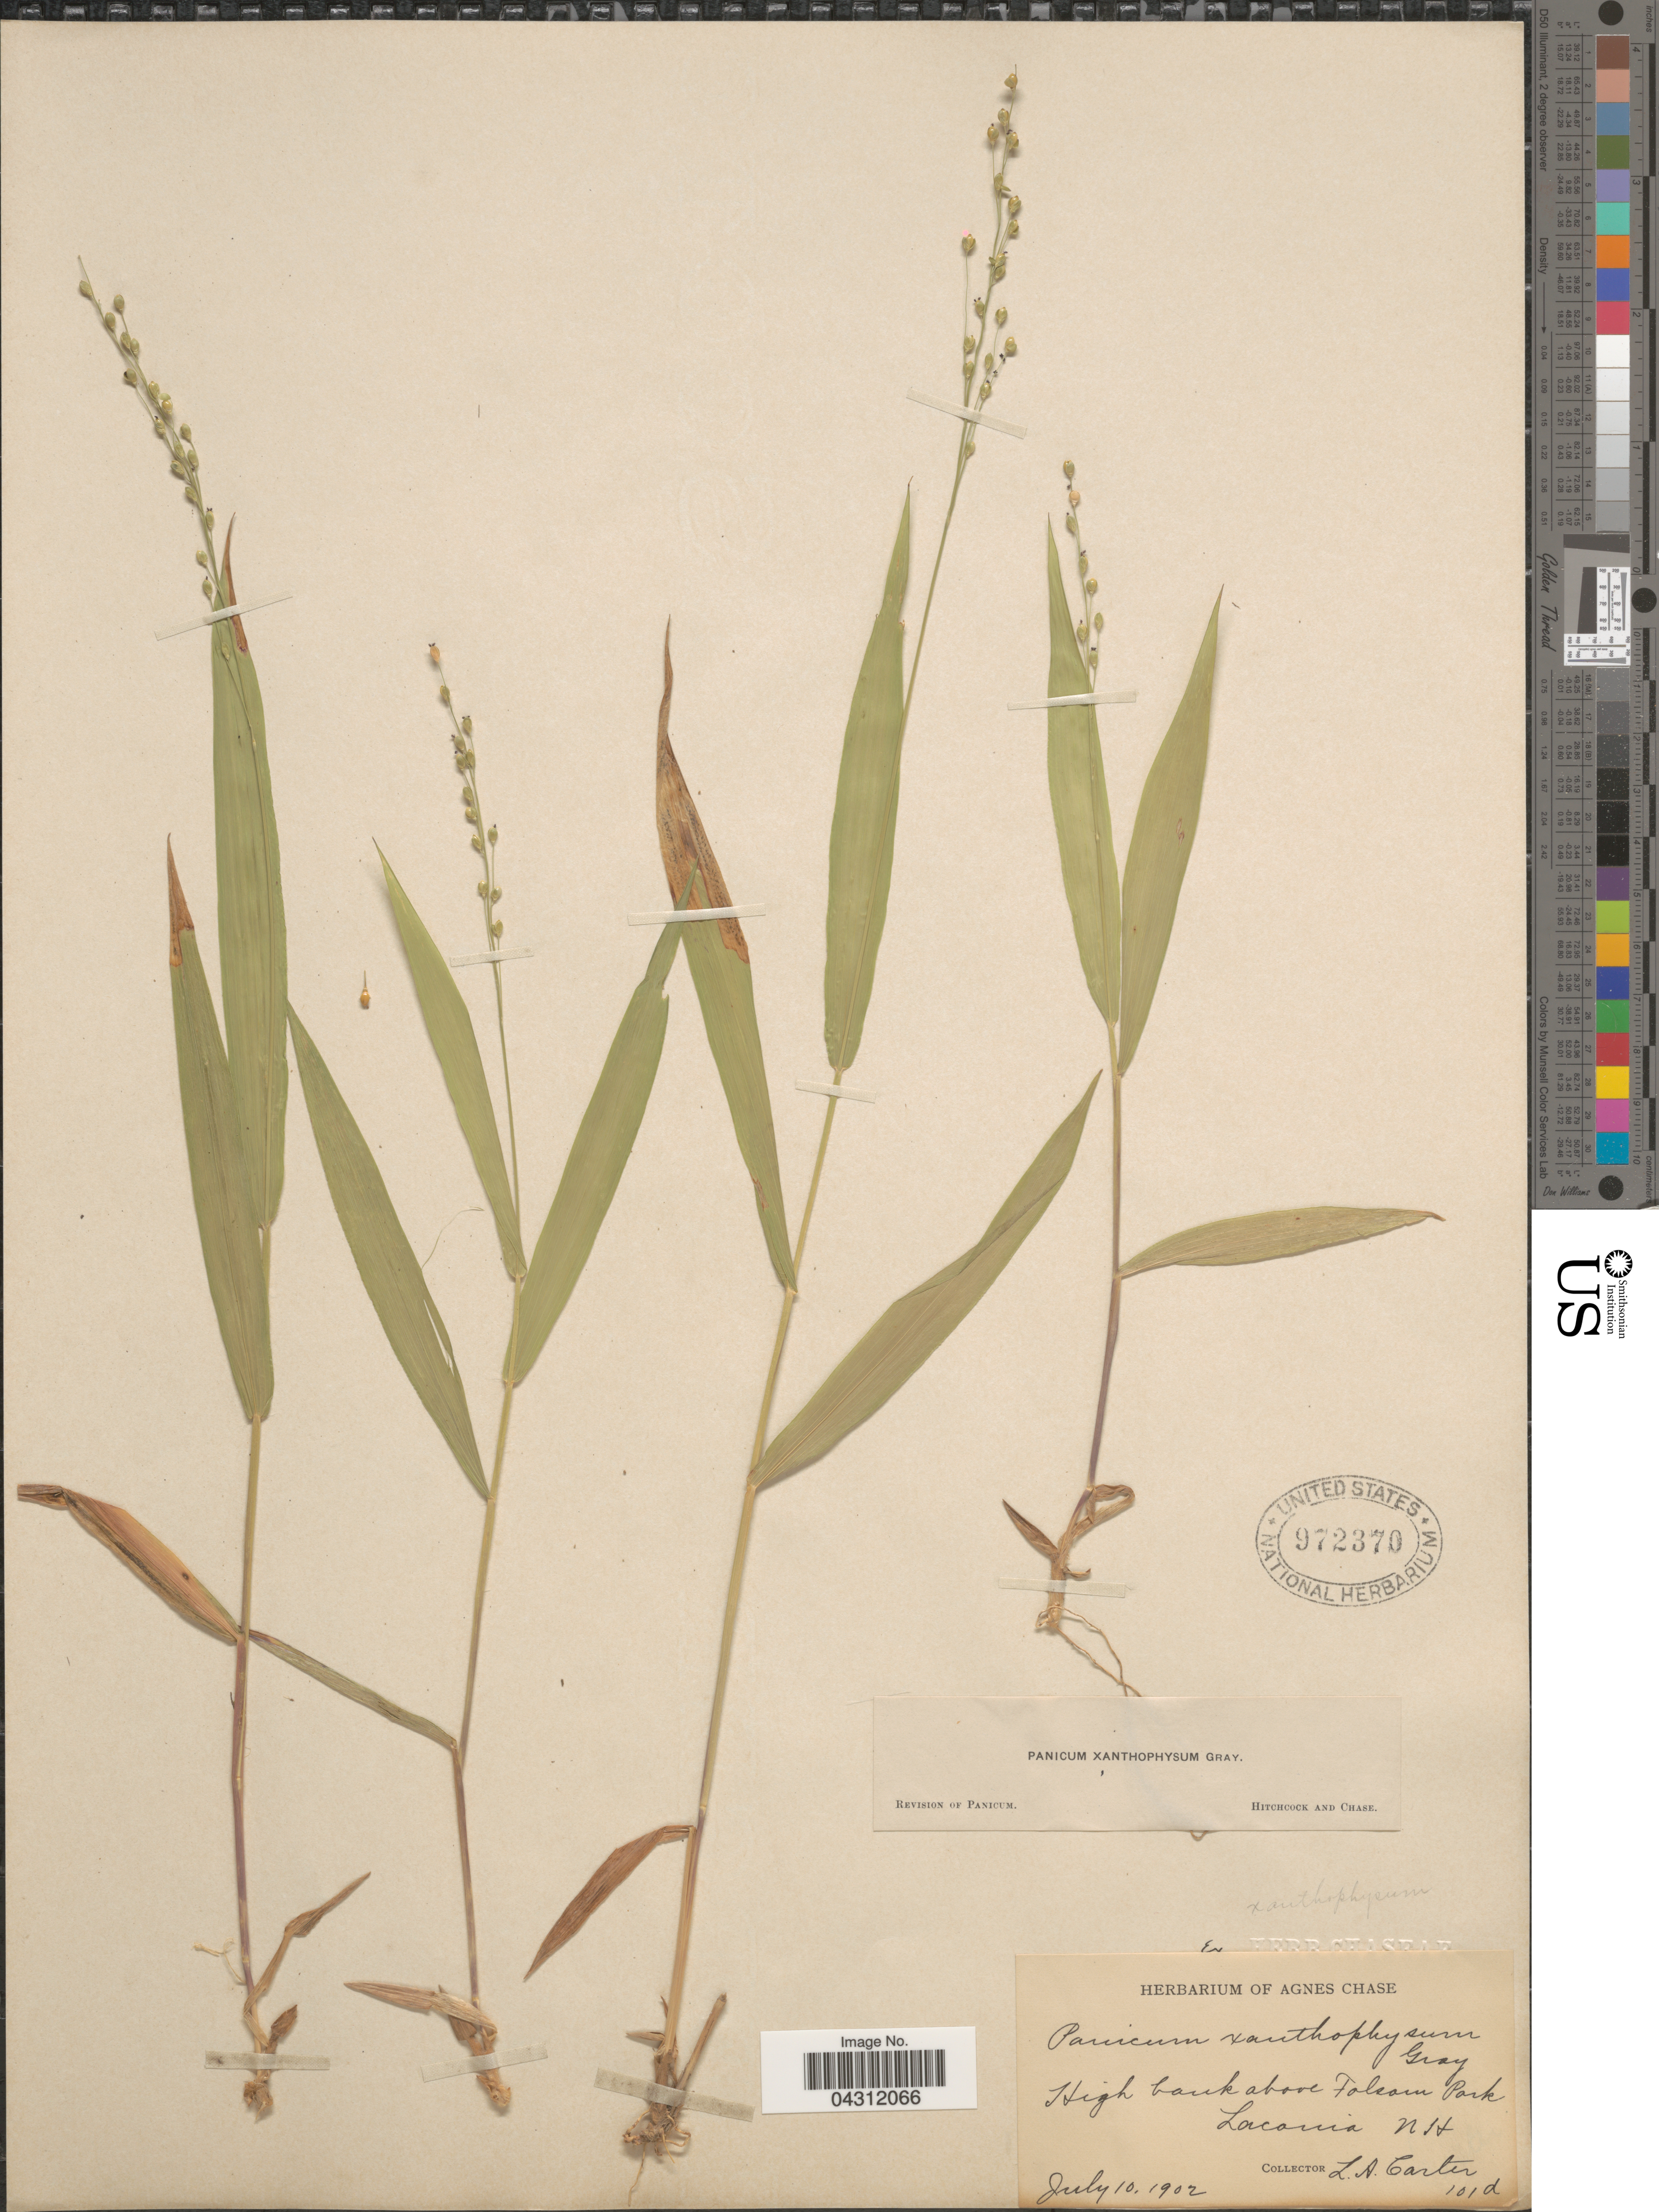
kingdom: Plantae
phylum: Tracheophyta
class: Liliopsida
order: Poales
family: Poaceae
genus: Dichanthelium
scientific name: Dichanthelium xanthophysum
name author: (A. Gray) Freckmann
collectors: L. Carter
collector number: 101d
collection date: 1902-07-10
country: United States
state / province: New Hampshire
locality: High bank above Folsom Park. Laconia.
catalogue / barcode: US 972370